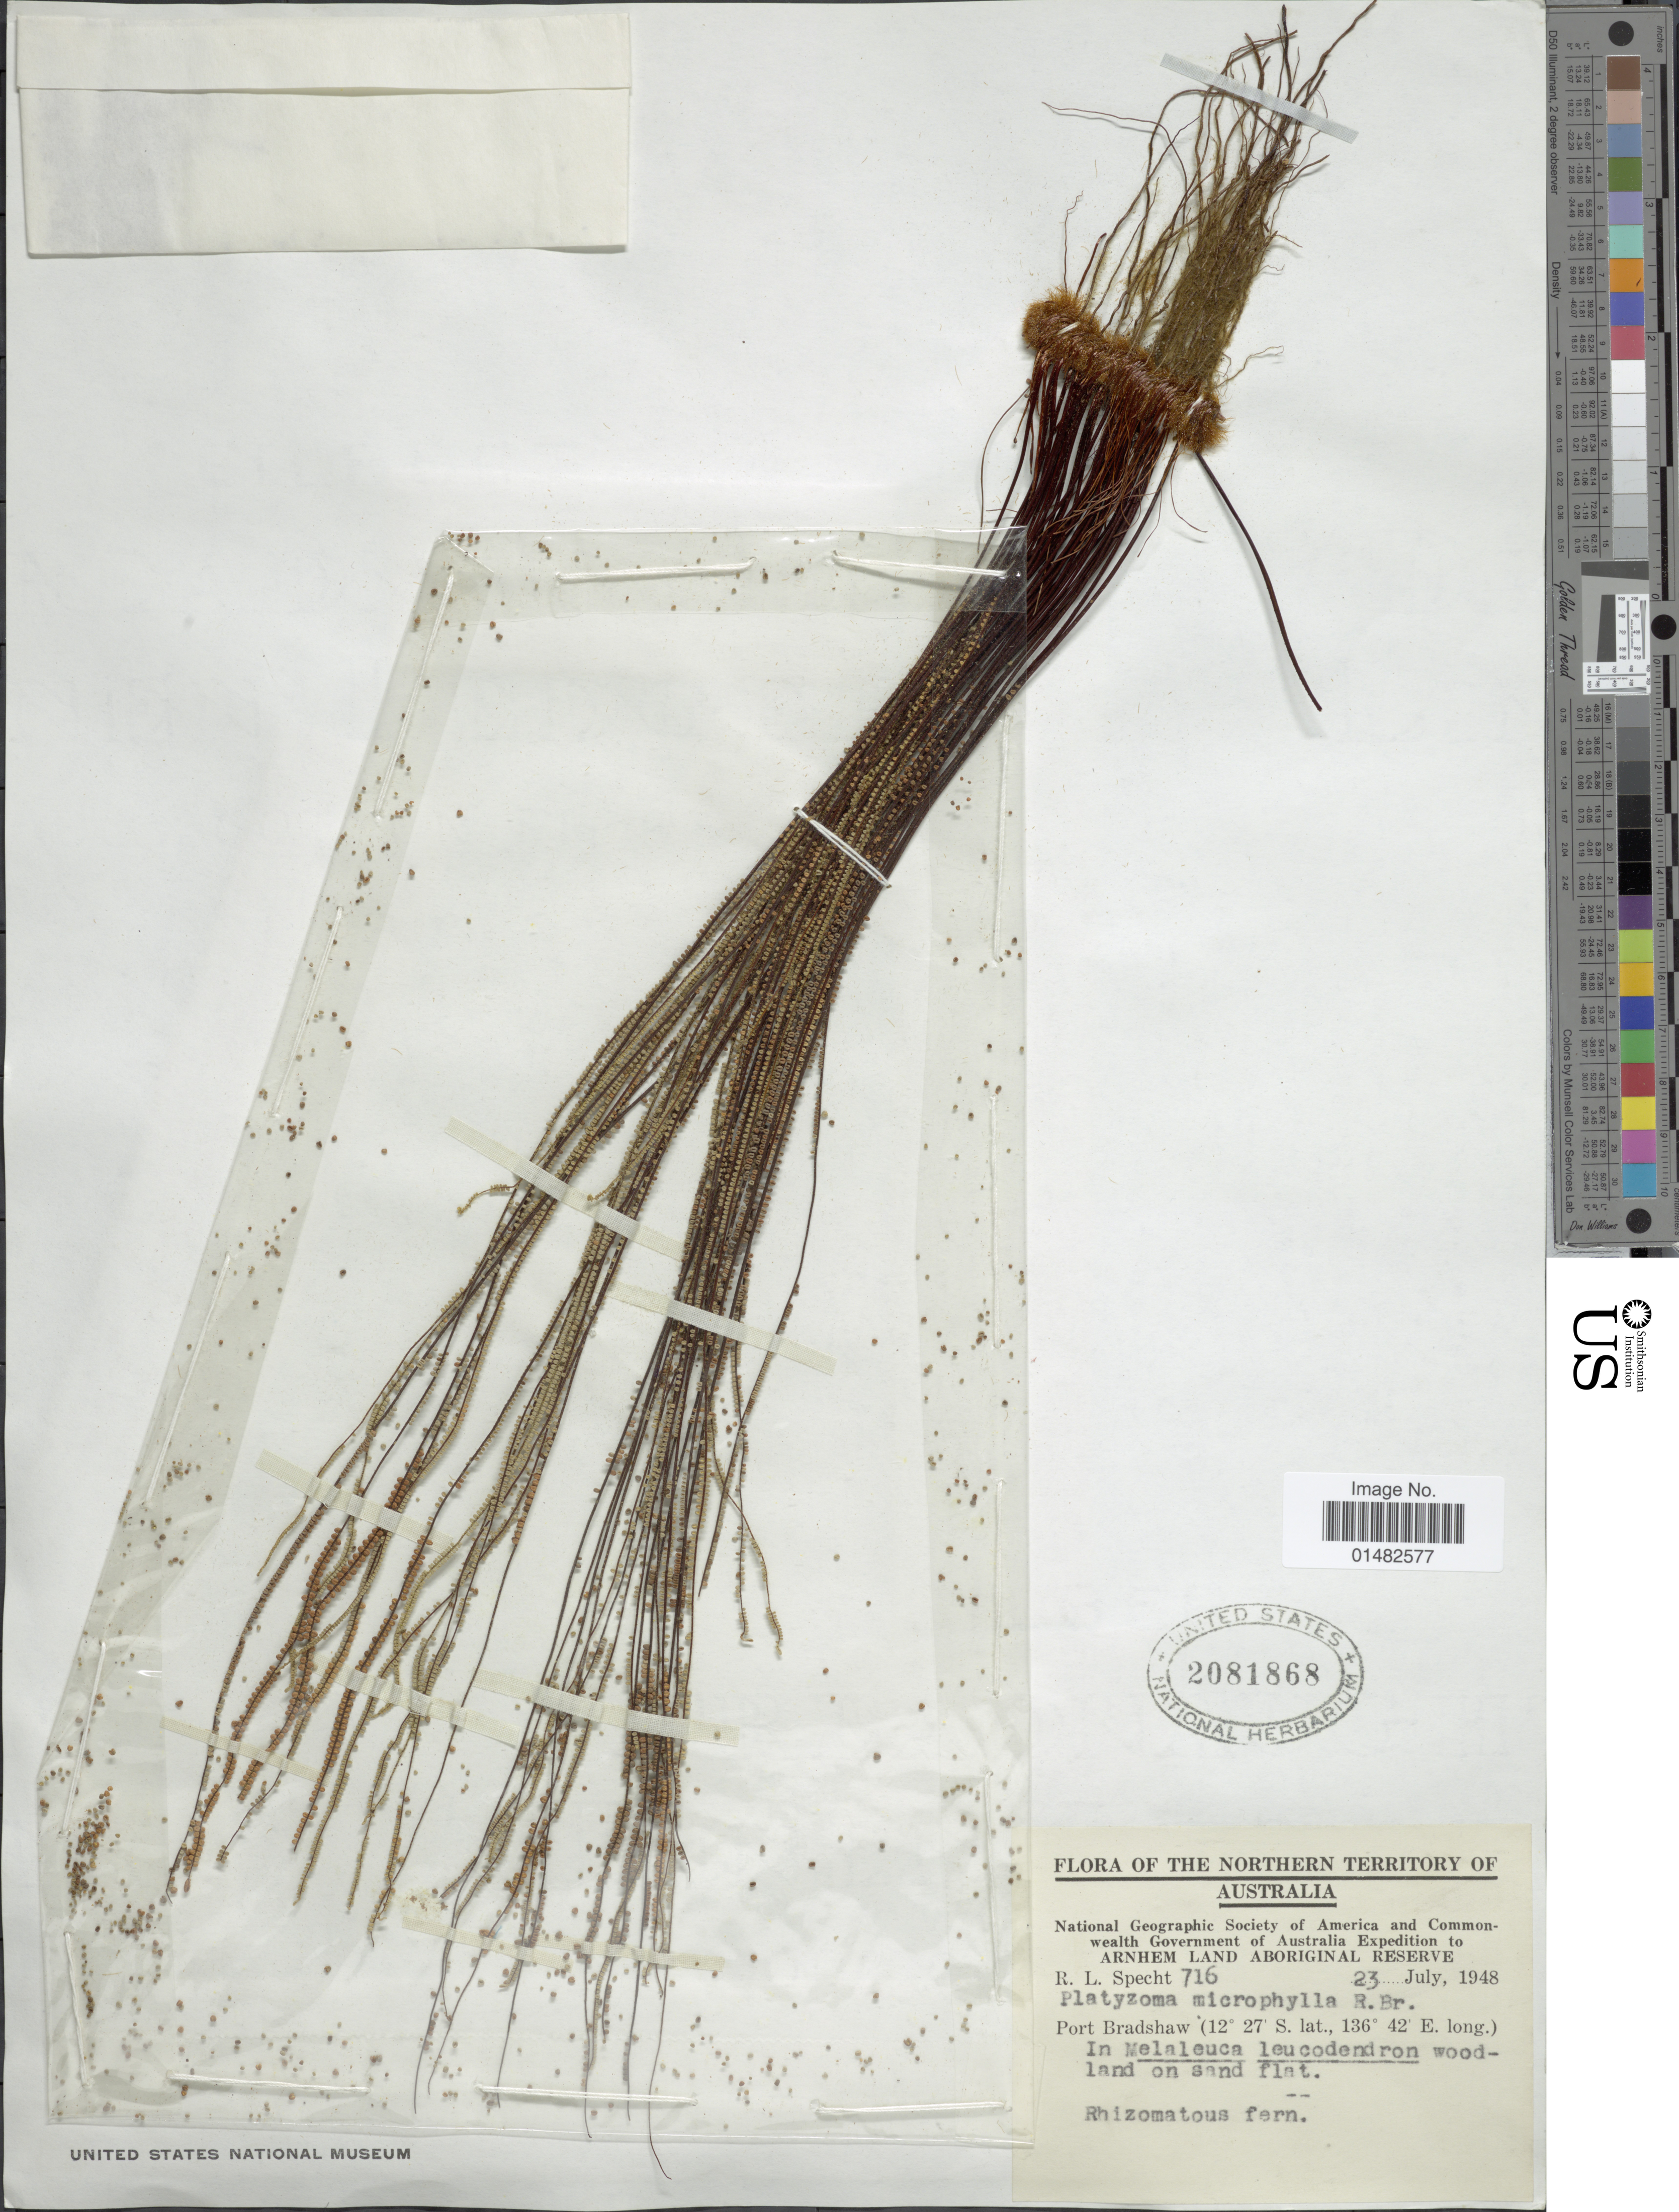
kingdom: Plantae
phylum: Tracheophyta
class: Polypodiopsida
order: Polypodiales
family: Pteridaceae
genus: Pteris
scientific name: Pteris platyzomopsis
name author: Christenh. & H. Schneid.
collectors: R. L. Specht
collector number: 716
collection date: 1948-07-23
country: Australia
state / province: Northern Territory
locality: The Northern Territory of Australia, Port Bradshaw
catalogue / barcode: US 2081868